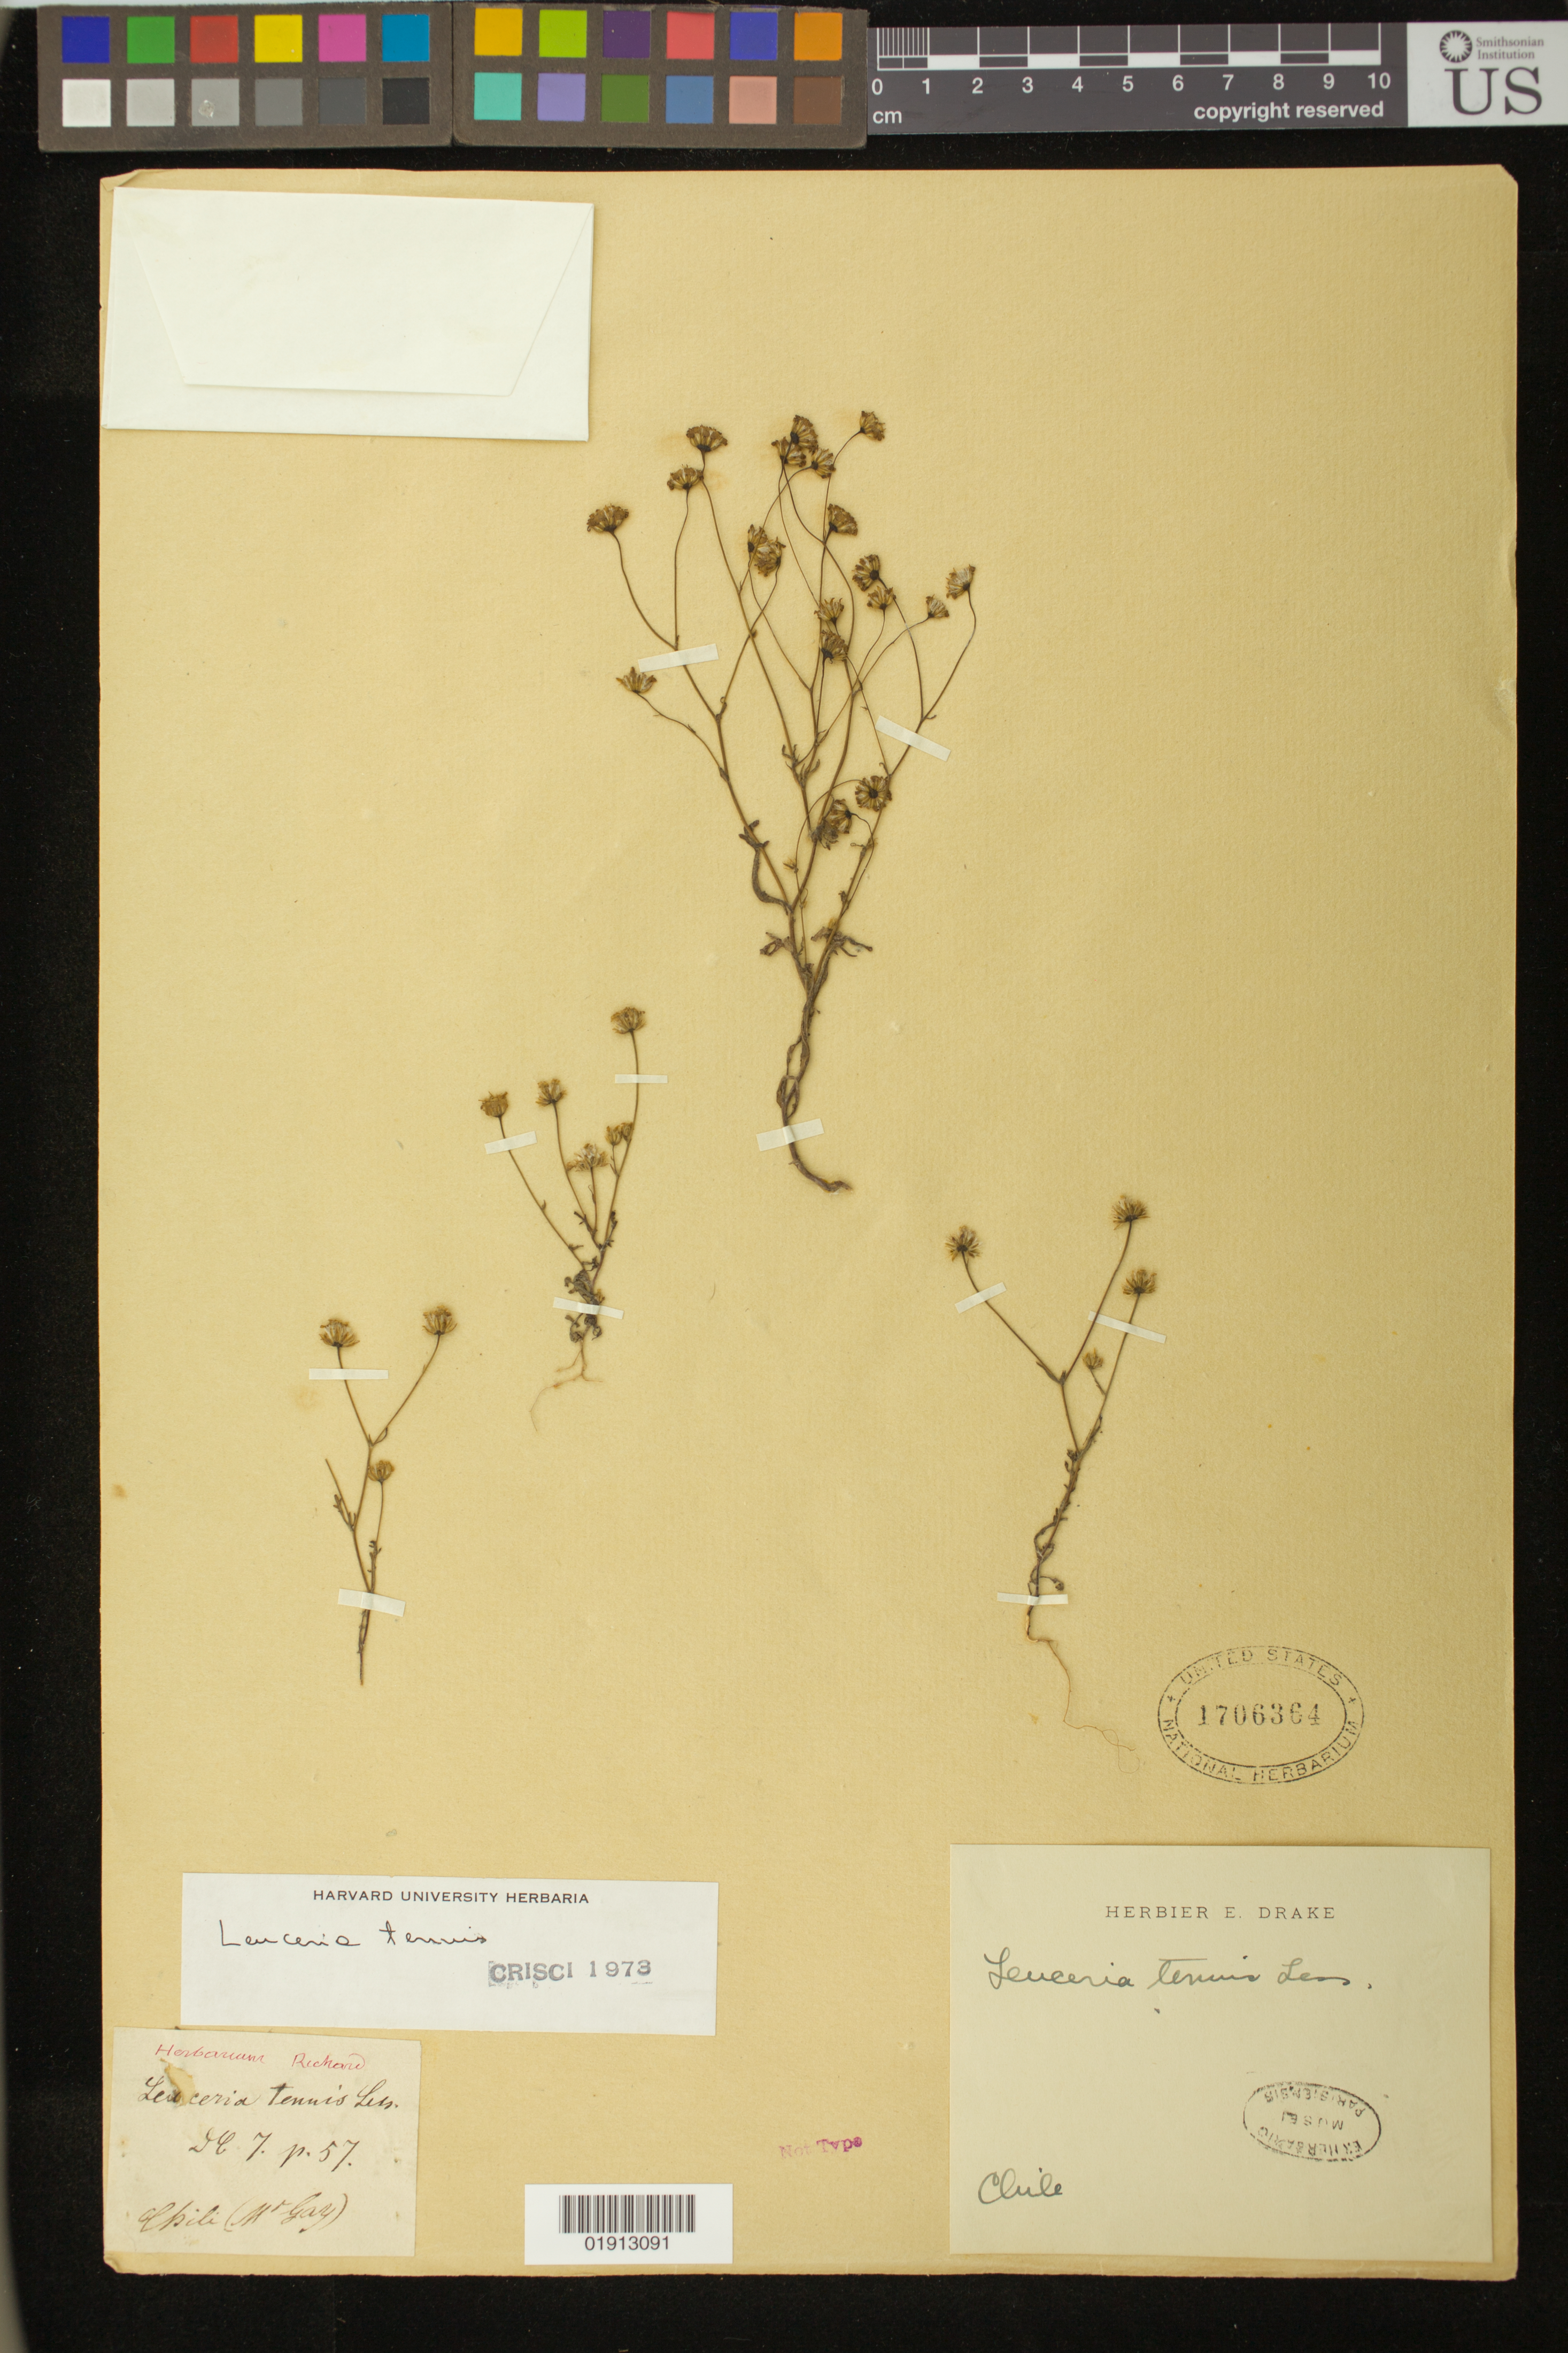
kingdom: Plantae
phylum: Tracheophyta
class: Magnoliopsida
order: Asterales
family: Asteraceae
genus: Leucheria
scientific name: Leucheria tenuis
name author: Less.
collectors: C. Gay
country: Chile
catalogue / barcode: US 1706364